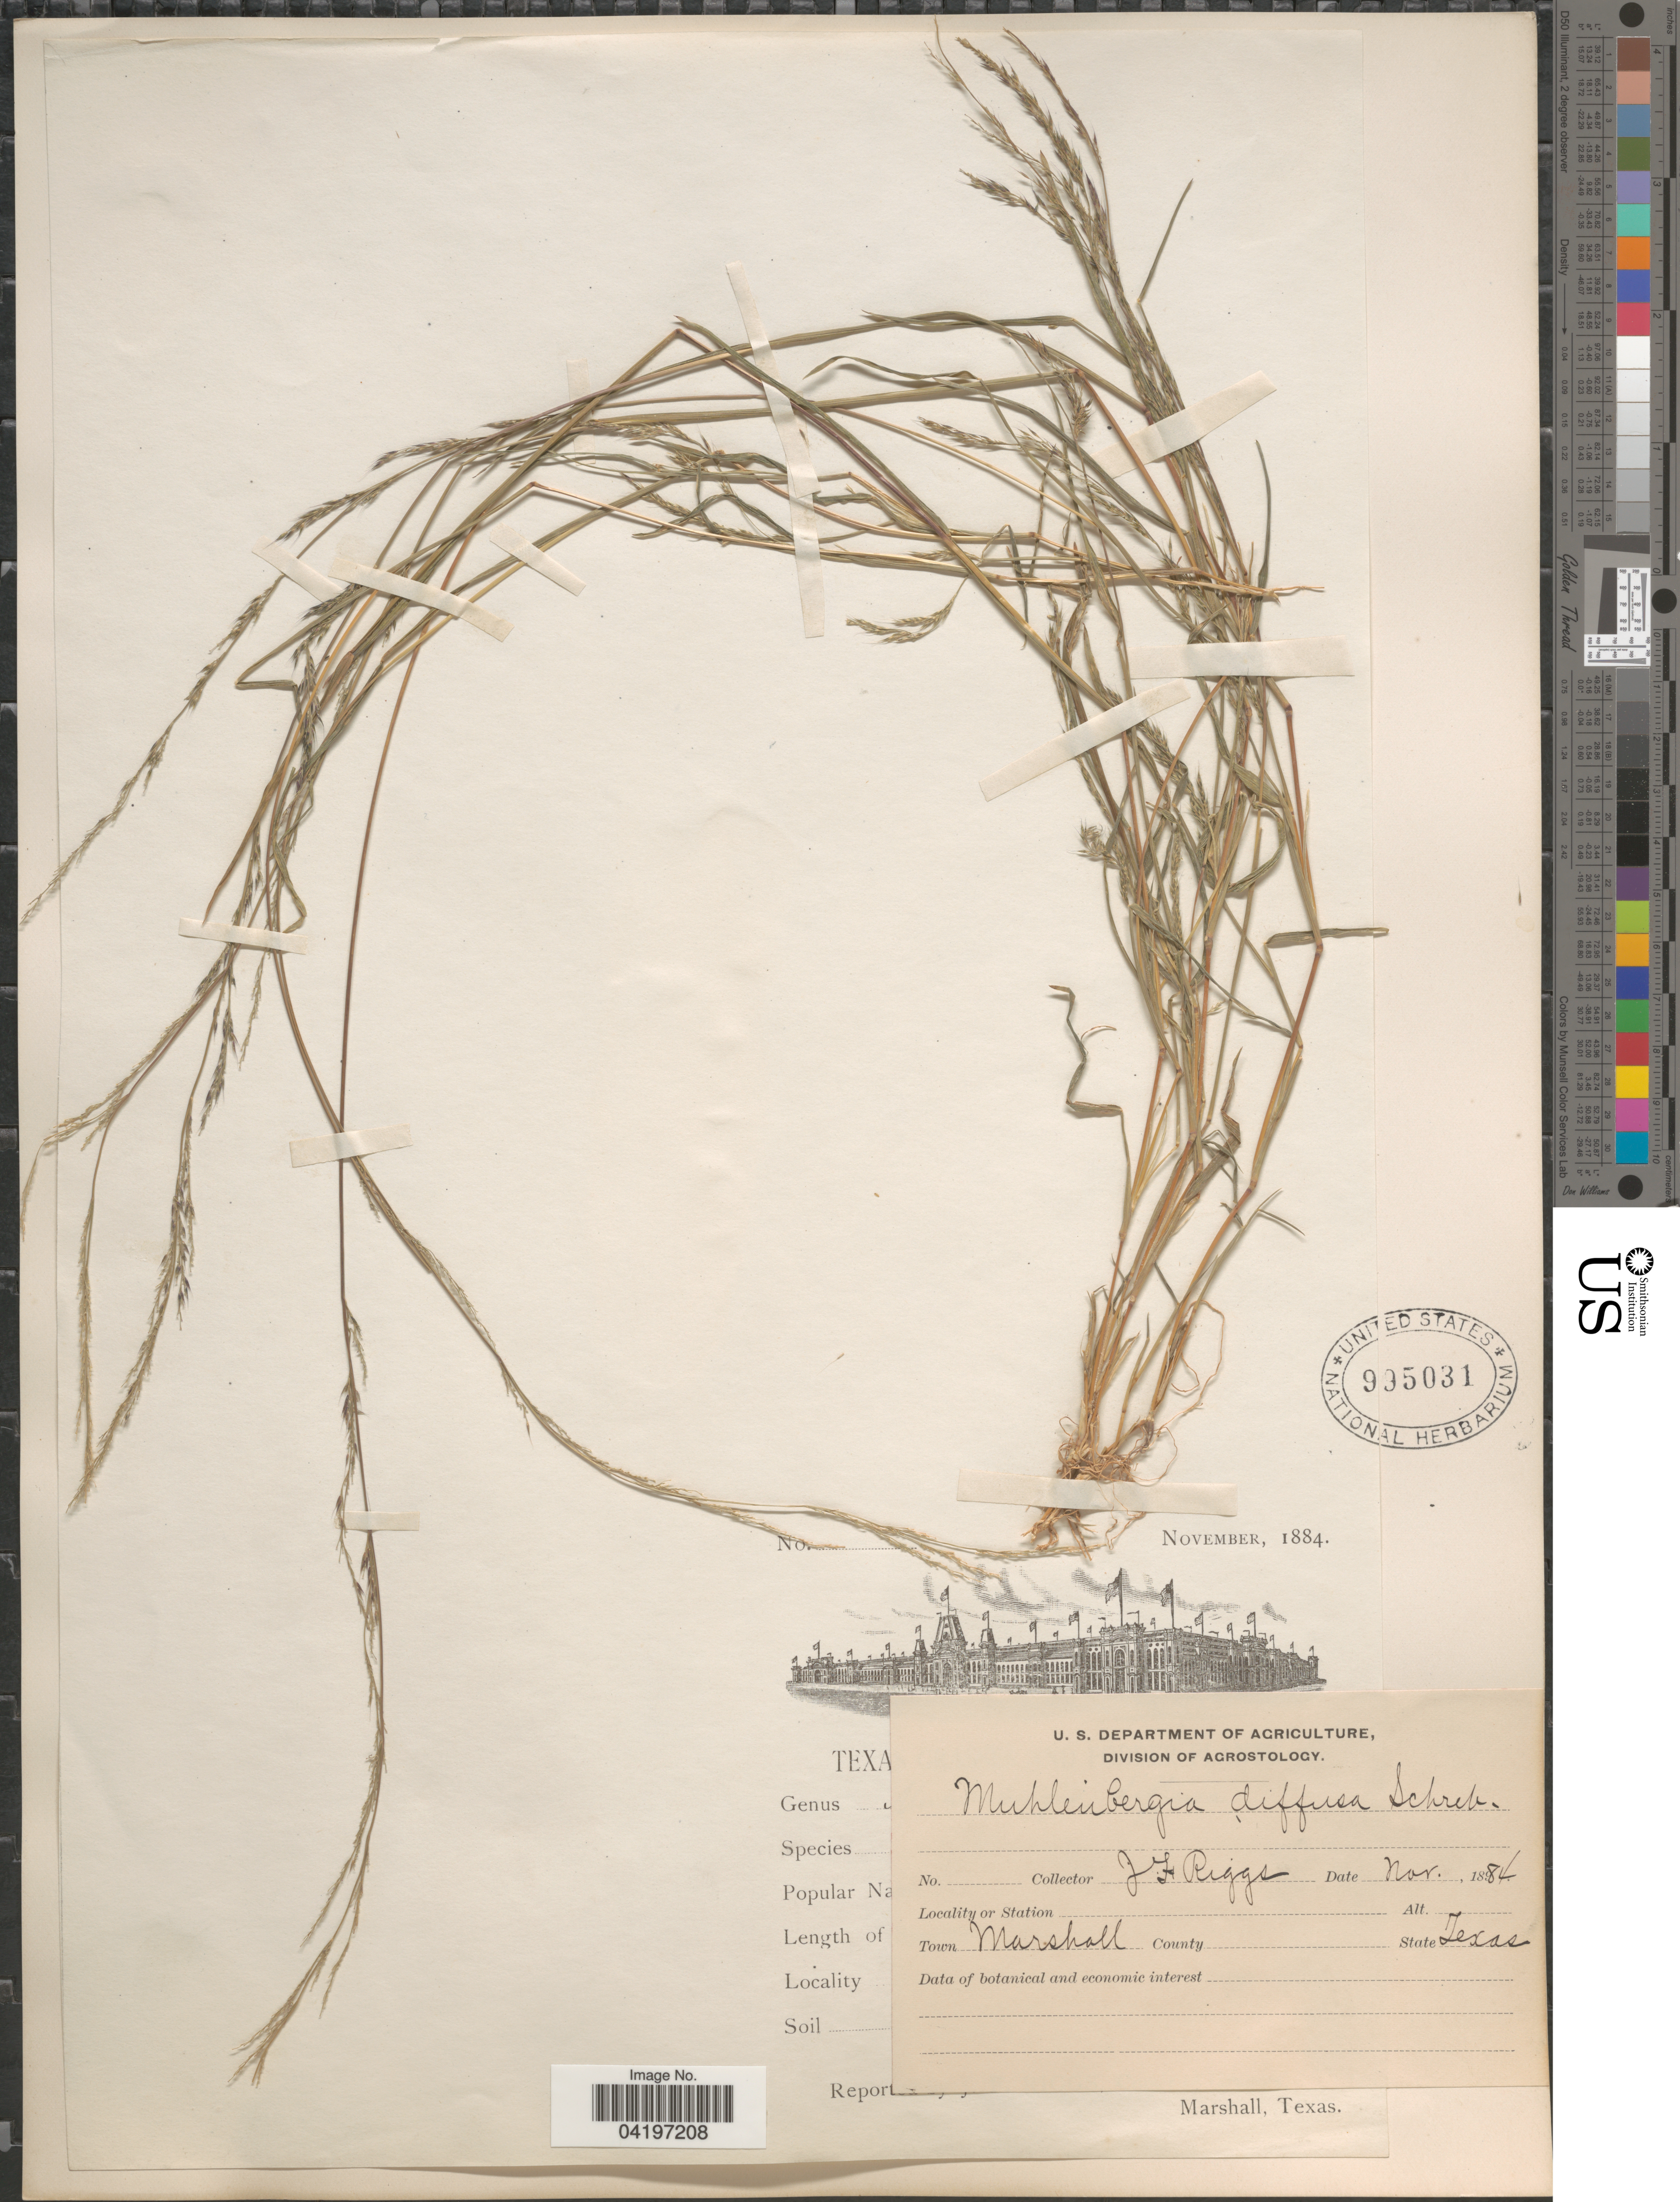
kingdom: Plantae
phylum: Tracheophyta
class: Liliopsida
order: Poales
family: Poaceae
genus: Muhlenbergia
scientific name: Muhlenbergia schreberi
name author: J.F. Gmel.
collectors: J. Riggs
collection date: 1884-11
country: United States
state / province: Texas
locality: Town Marshall.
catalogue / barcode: US 995031